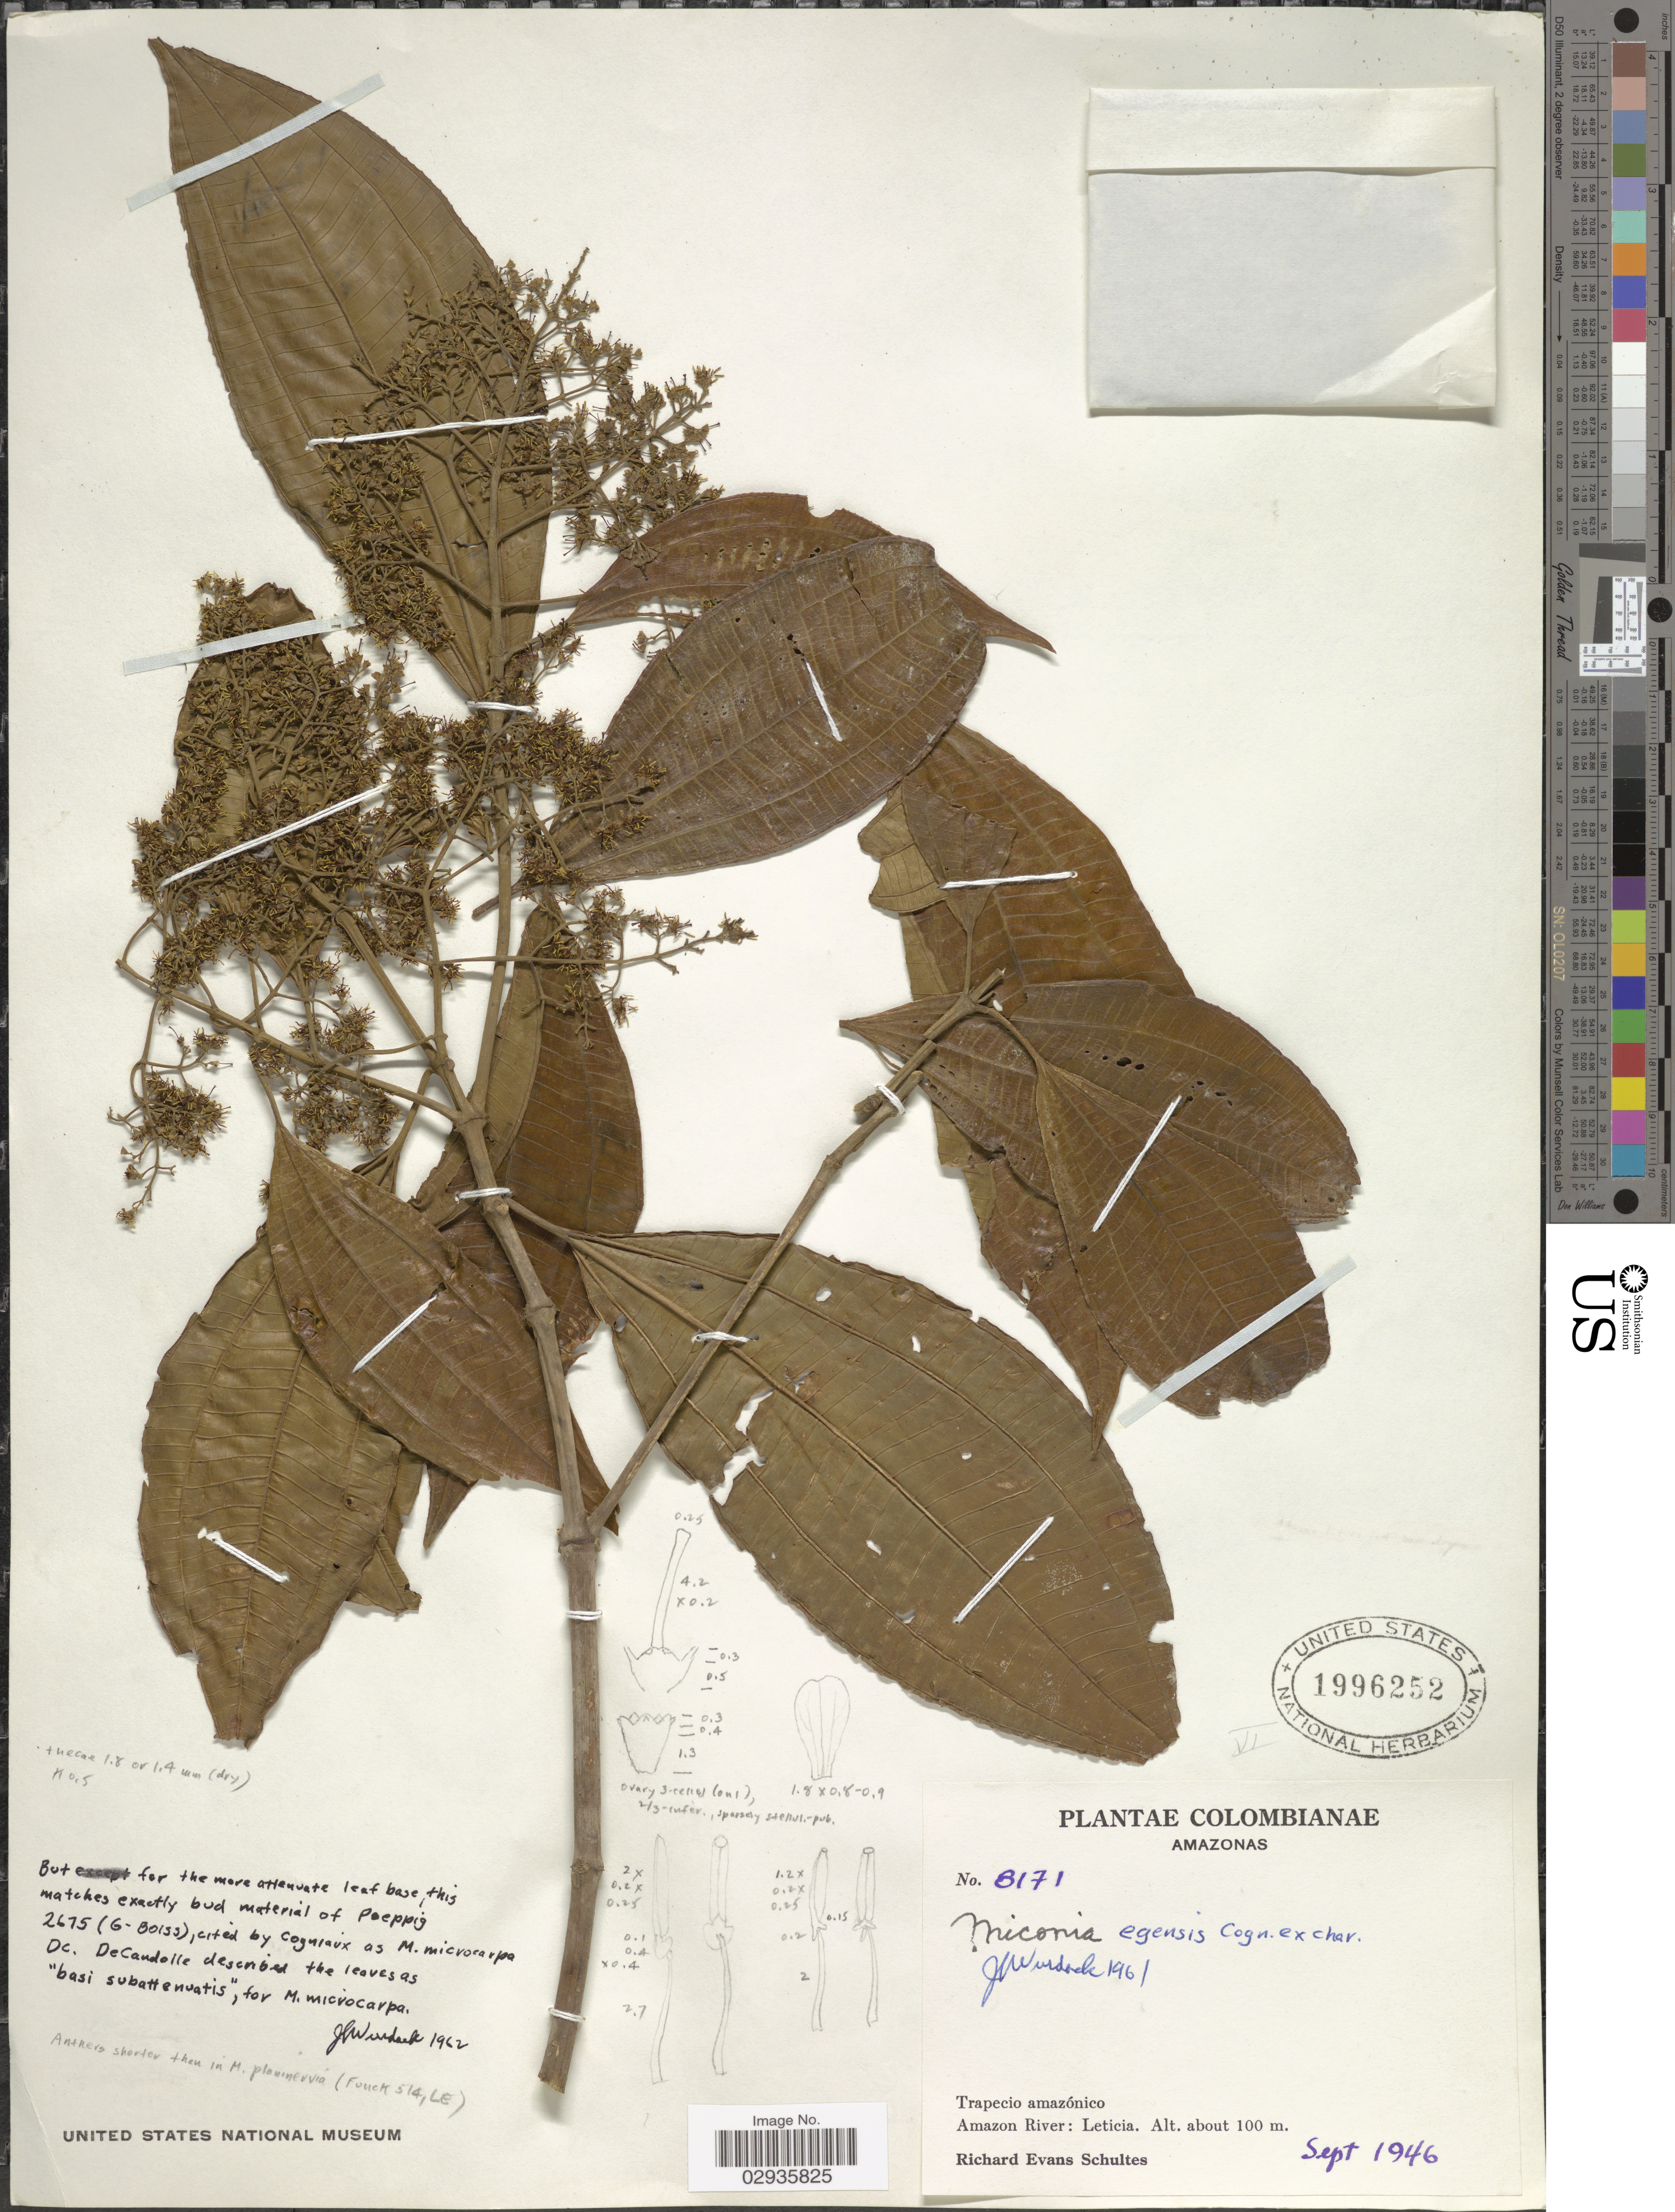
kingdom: Plantae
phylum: Tracheophyta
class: Magnoliopsida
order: Myrtales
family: Melastomataceae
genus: Miconia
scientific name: Miconia affinis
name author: DC.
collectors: R. E. Schultes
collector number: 8171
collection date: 1946-09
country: Colombia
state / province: Amazônas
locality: Trapecio amazónico, Amazon River: Leticia.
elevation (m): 100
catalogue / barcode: US 1996252